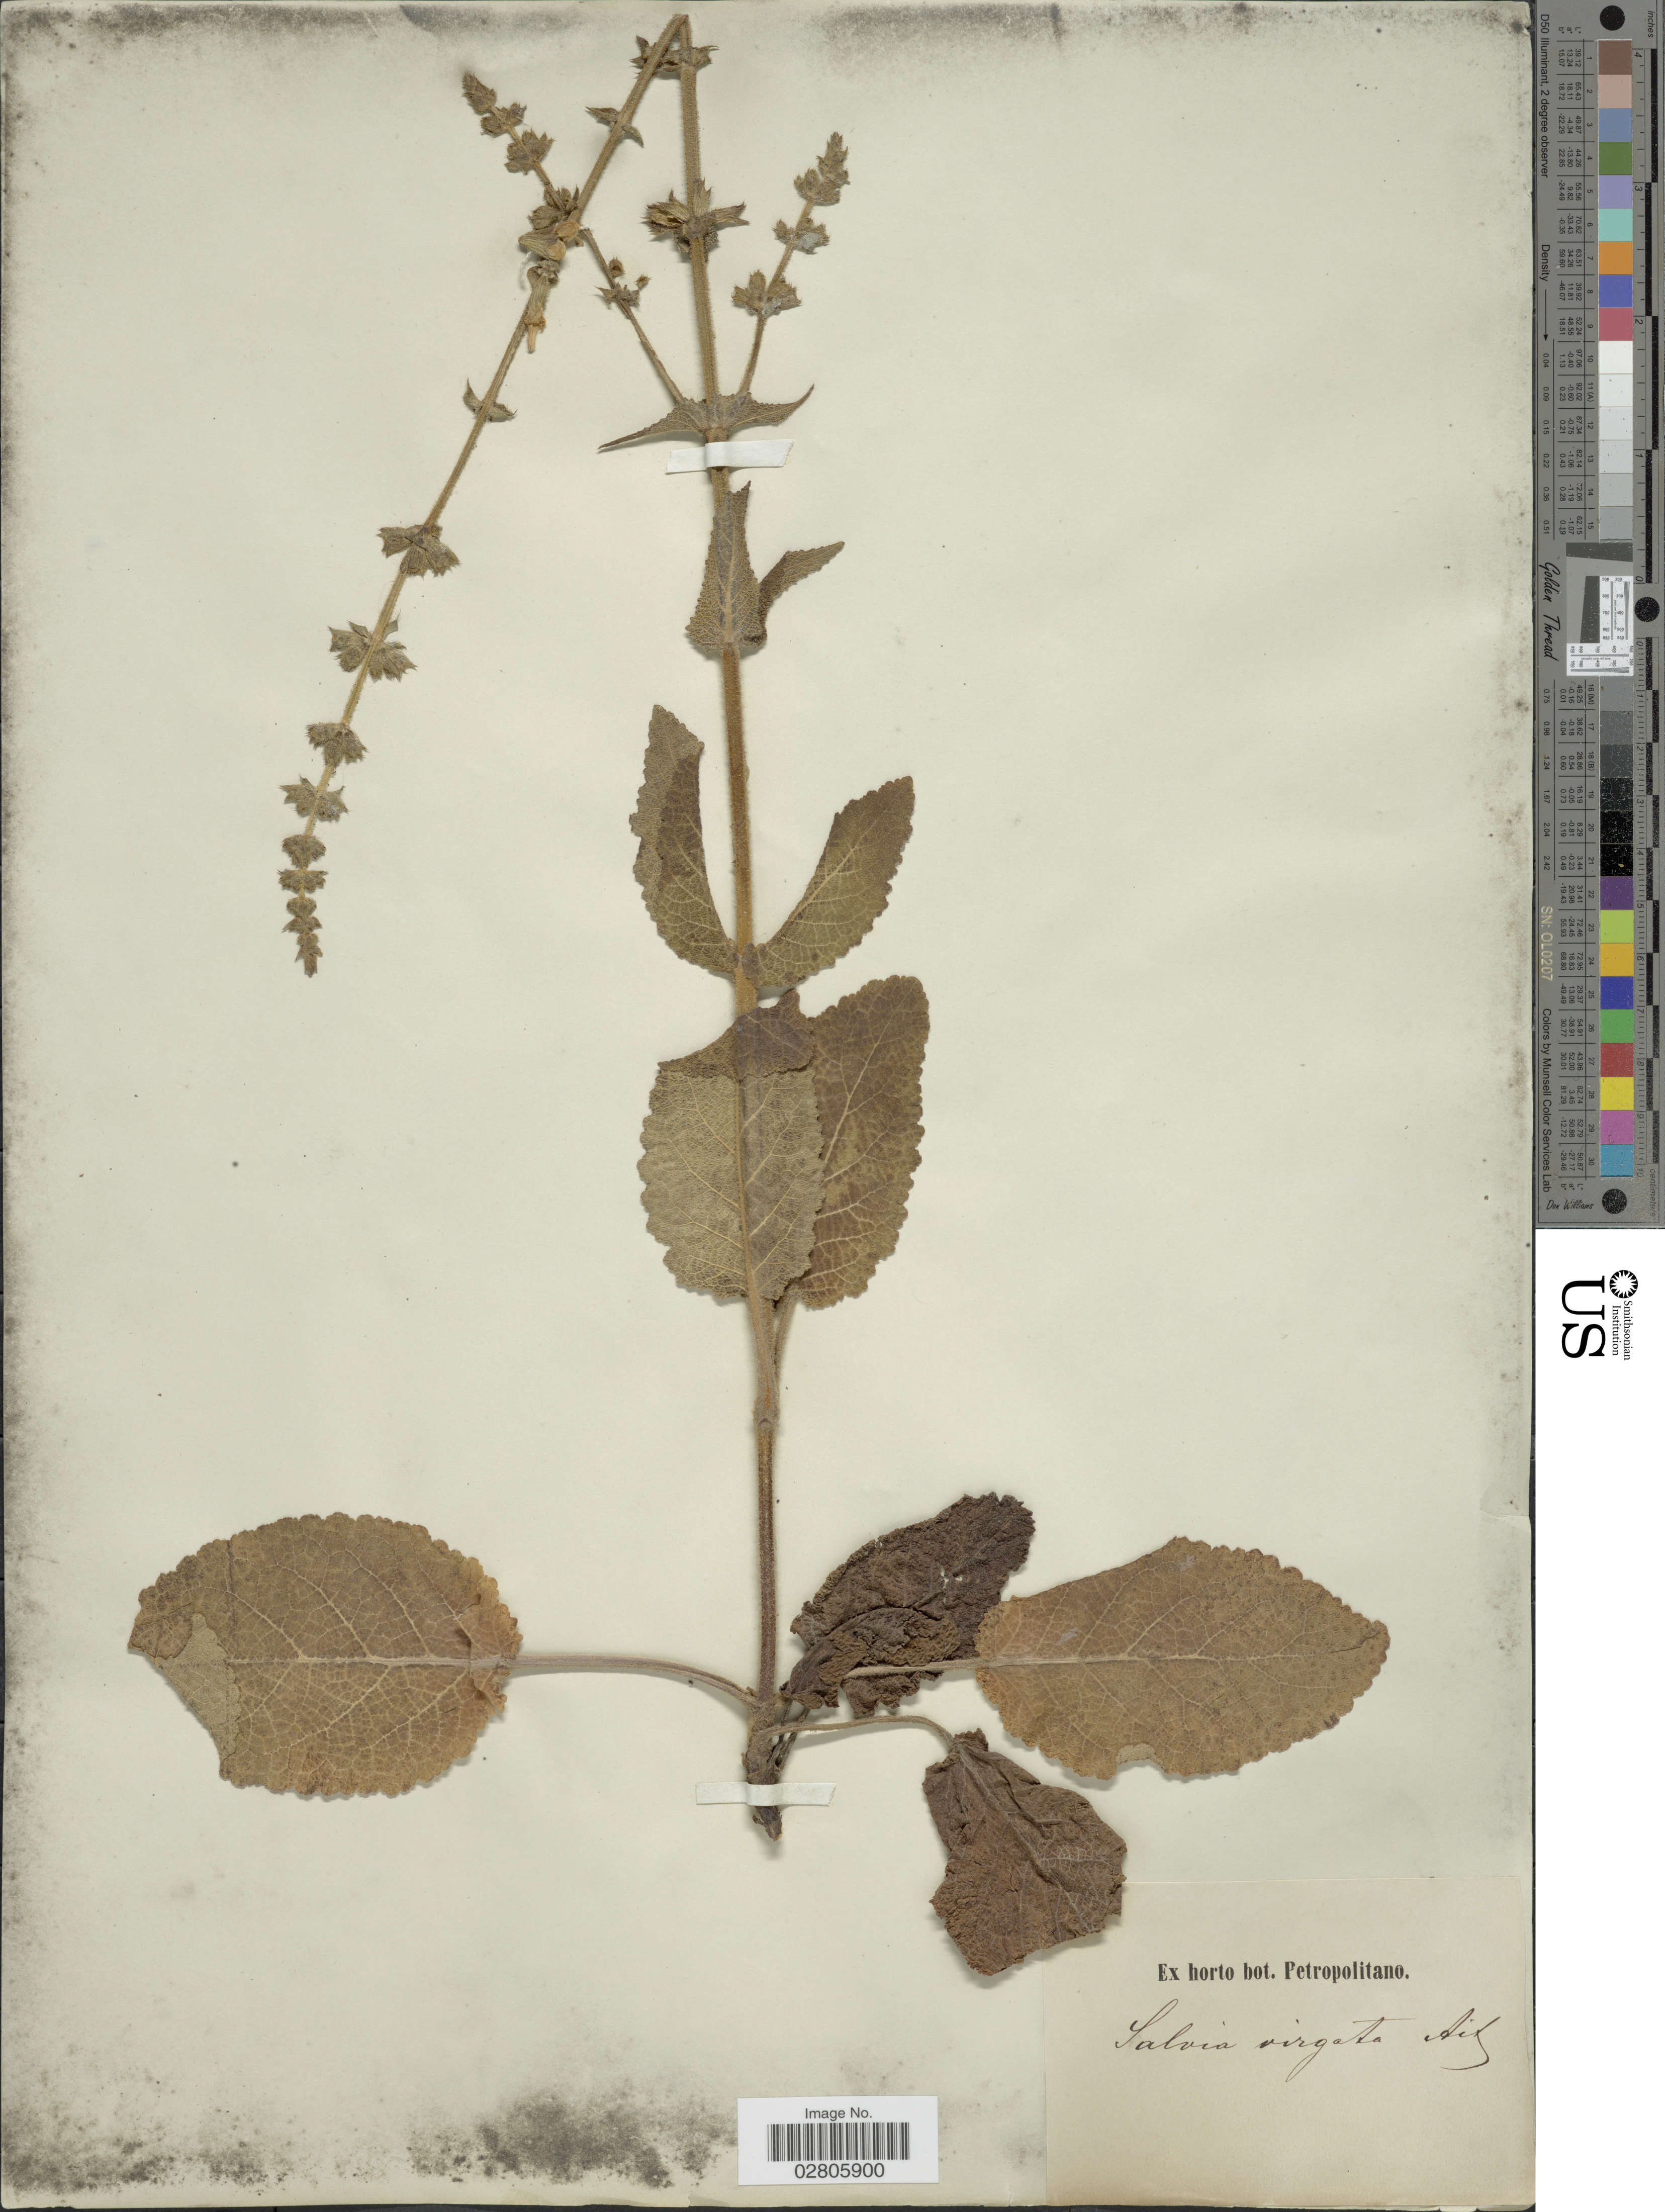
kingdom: Plantae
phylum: Tracheophyta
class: Magnoliopsida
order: Lamiales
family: Lamiaceae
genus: Salvia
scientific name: Salvia virgata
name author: Jacq.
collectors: ex Horto Bot. Petropolitano